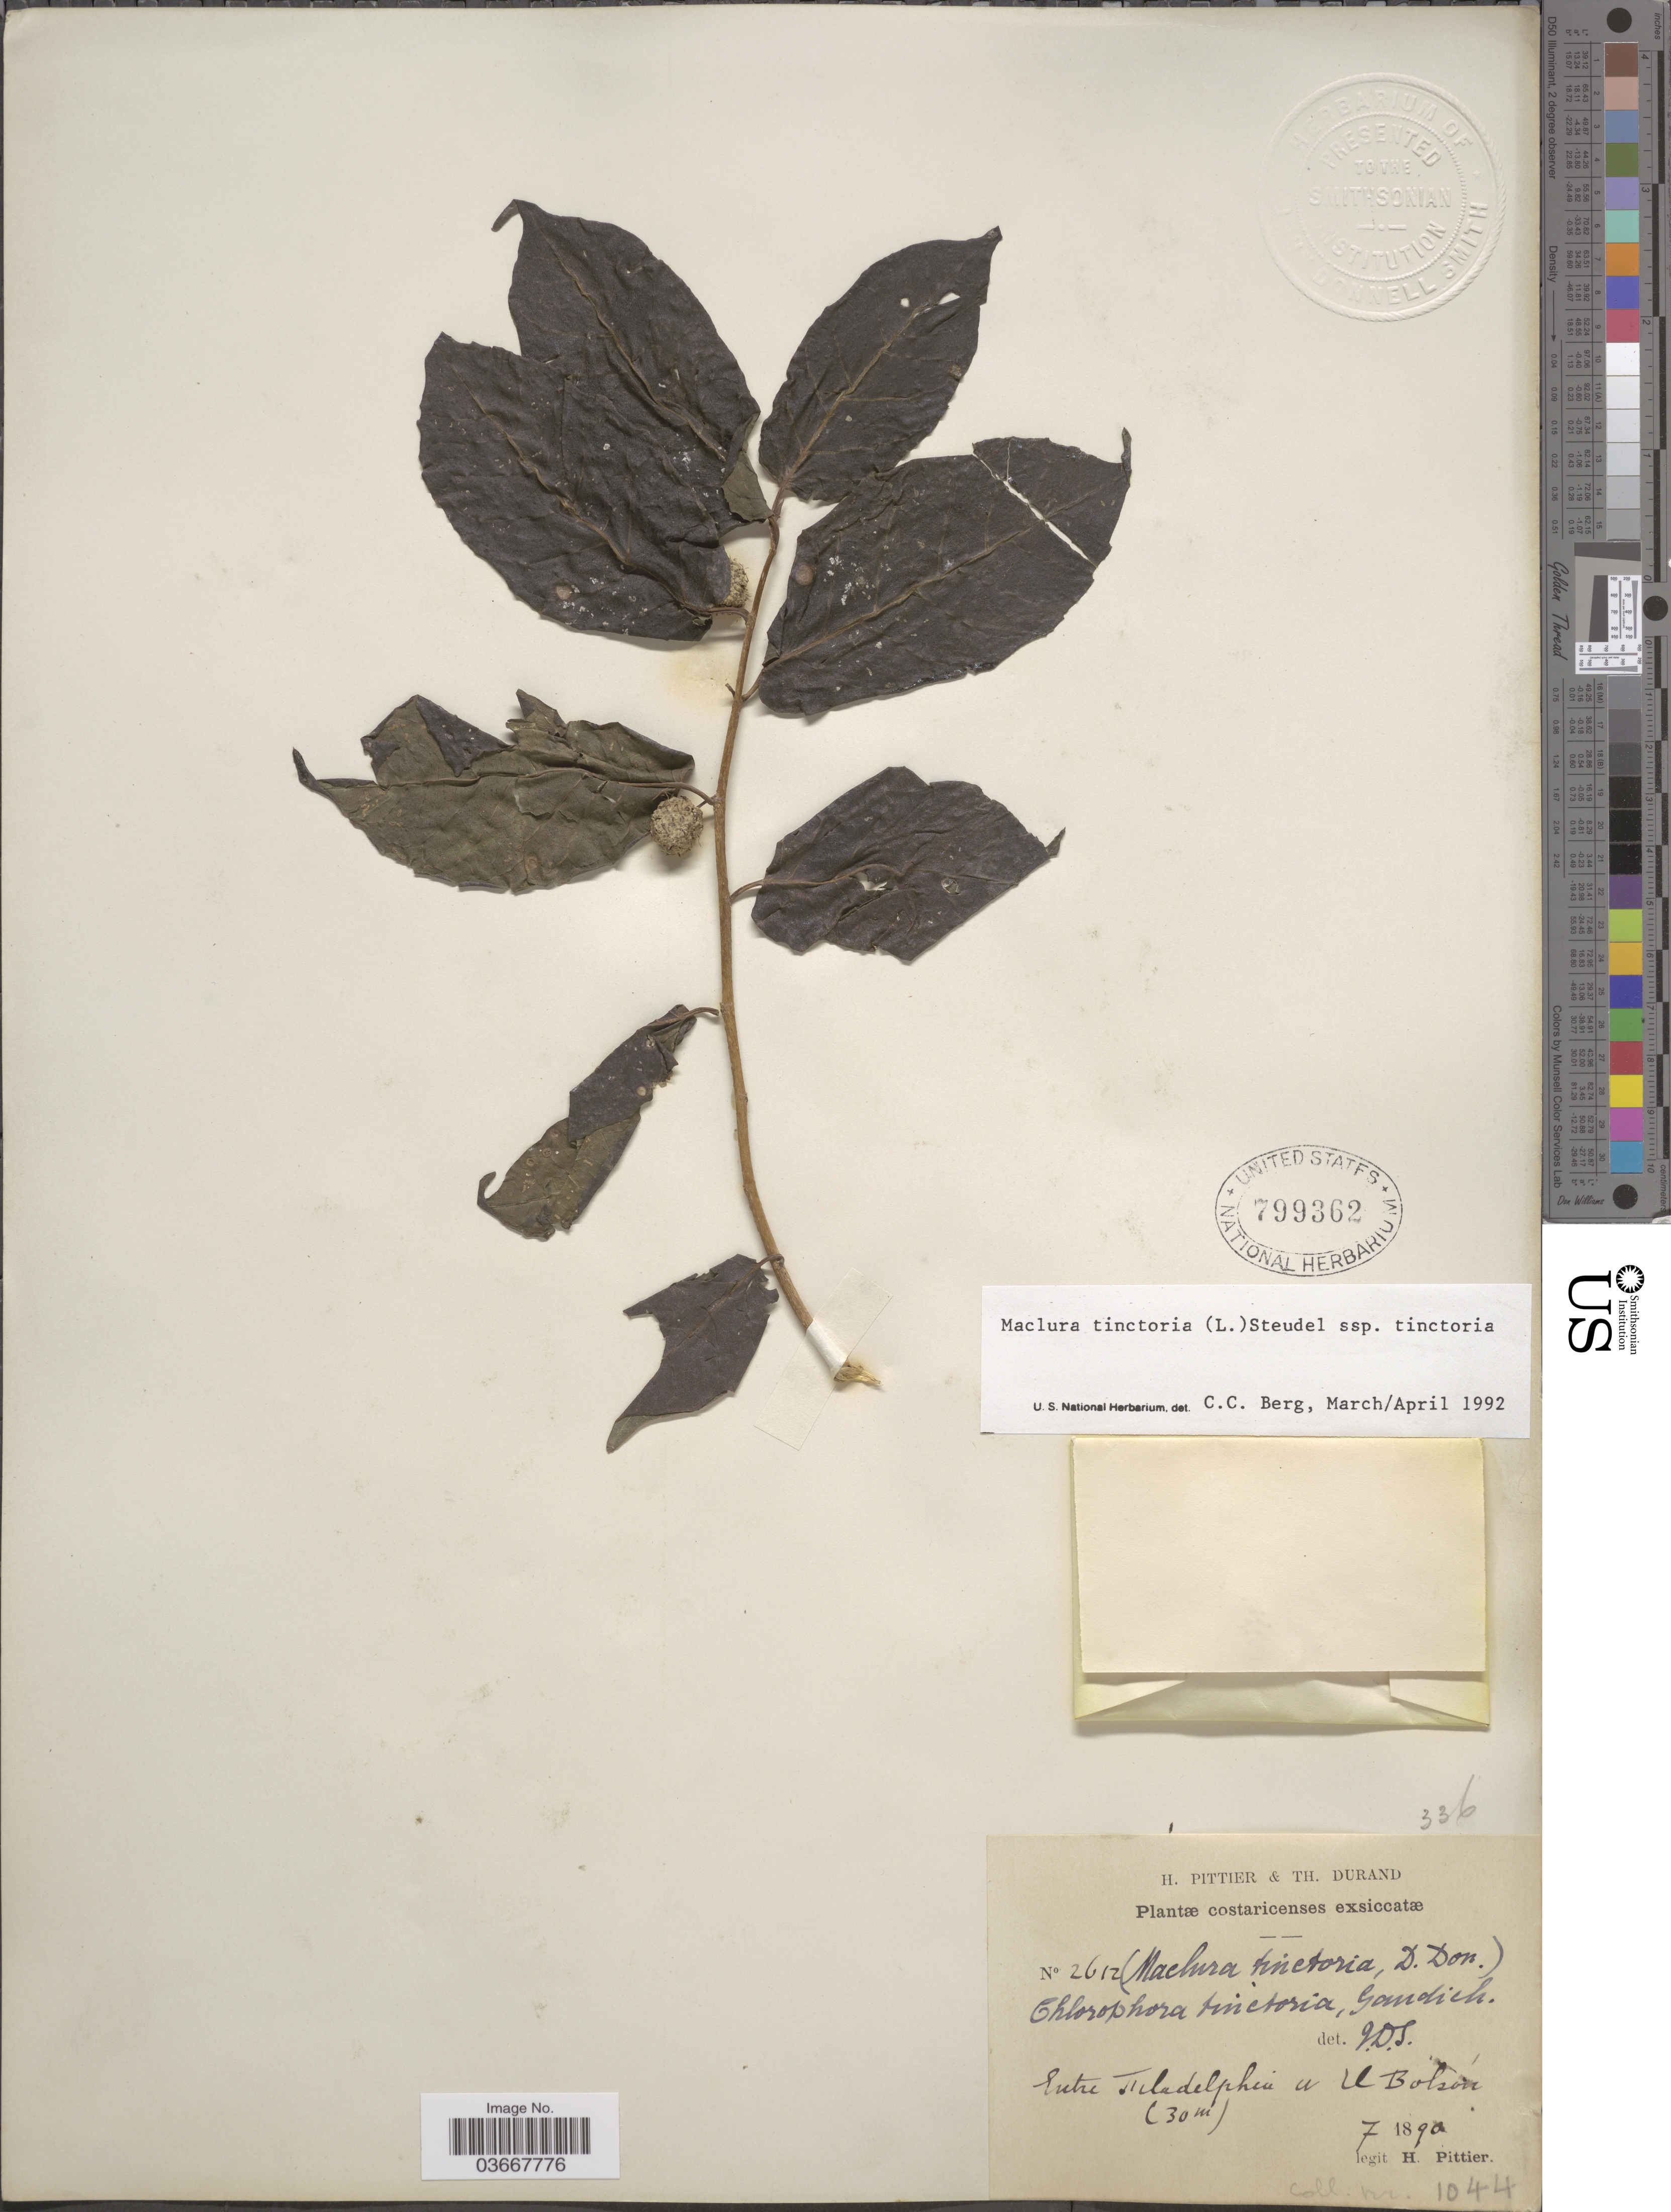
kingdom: Plantae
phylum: Tracheophyta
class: Magnoliopsida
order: Rosales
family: Moraceae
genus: Maclura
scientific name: Maclura tinctoria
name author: (L.) D. Don ex Steud.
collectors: H. F. Pittier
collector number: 1044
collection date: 1890-07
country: Costa Rica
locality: Entre Filadelphia a El Bolson.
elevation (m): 30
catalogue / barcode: US 799362